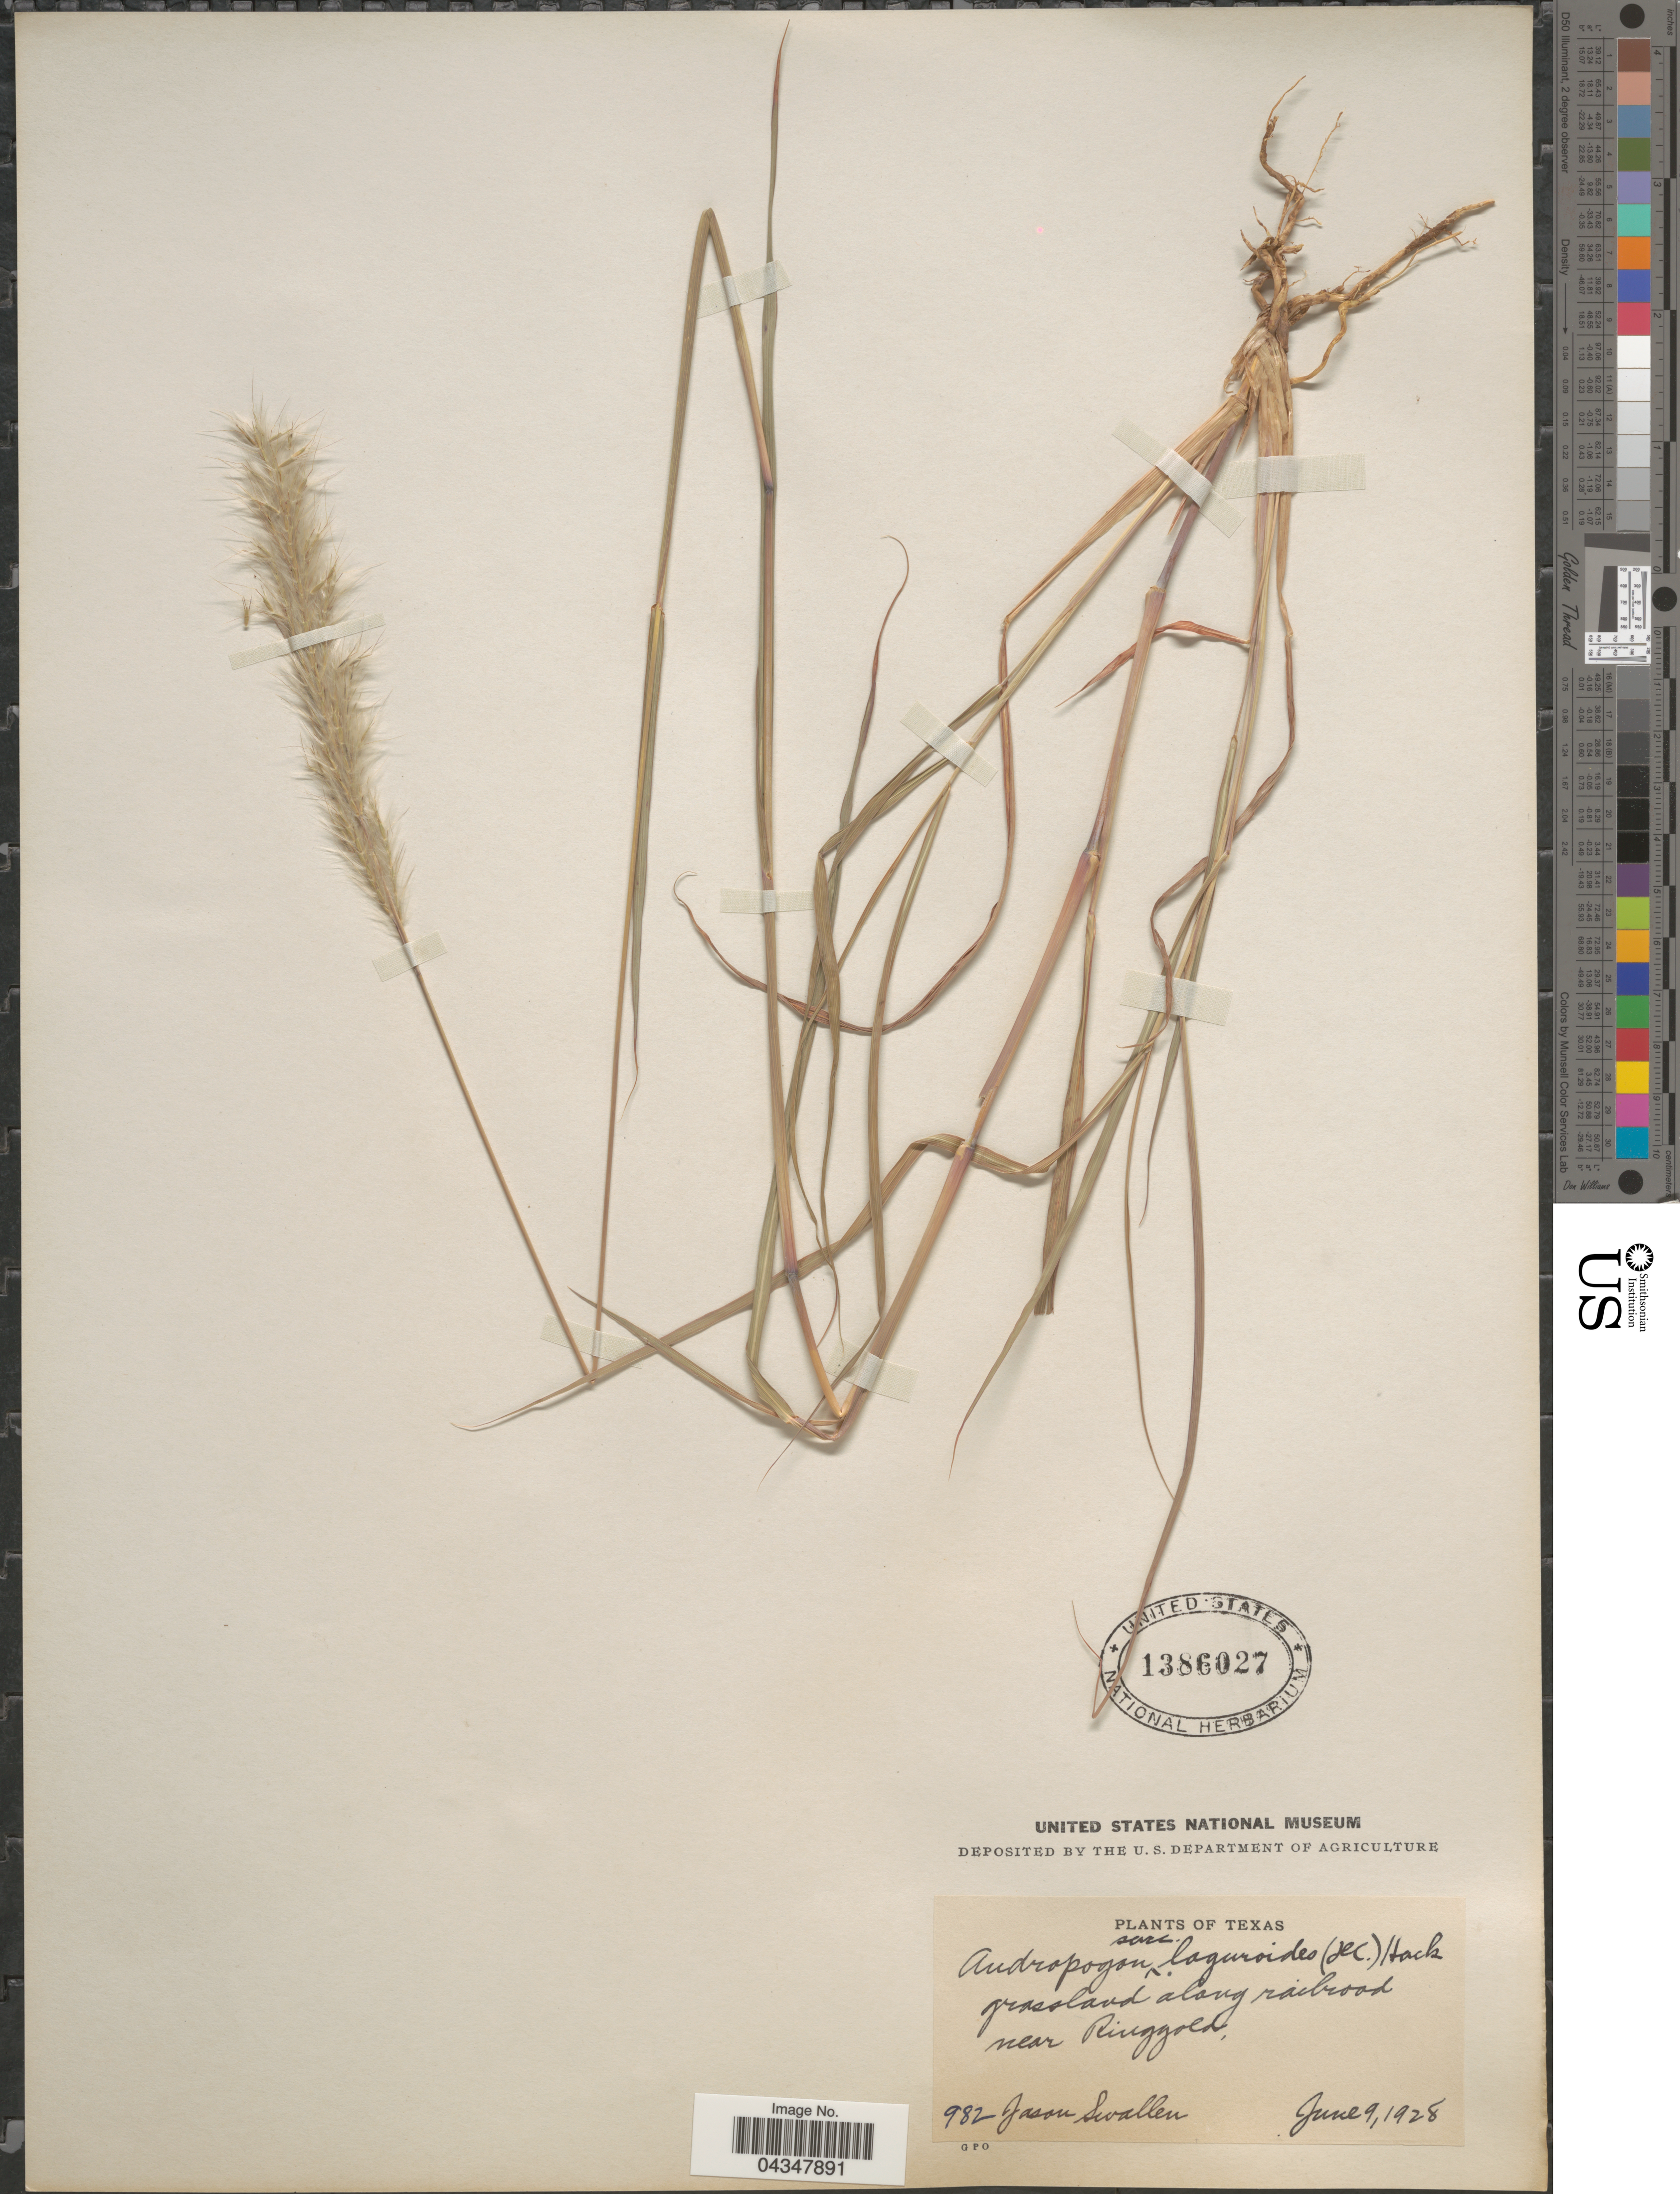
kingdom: Plantae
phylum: Tracheophyta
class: Liliopsida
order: Poales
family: Poaceae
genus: Bothriochloa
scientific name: Bothriochloa saccharoides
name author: (Sw.) Rydb.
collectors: J. R. Swallen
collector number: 982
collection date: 1928-06-09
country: United States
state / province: Texas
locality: Grassland along railroad near Ringgold.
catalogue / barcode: US 1386027